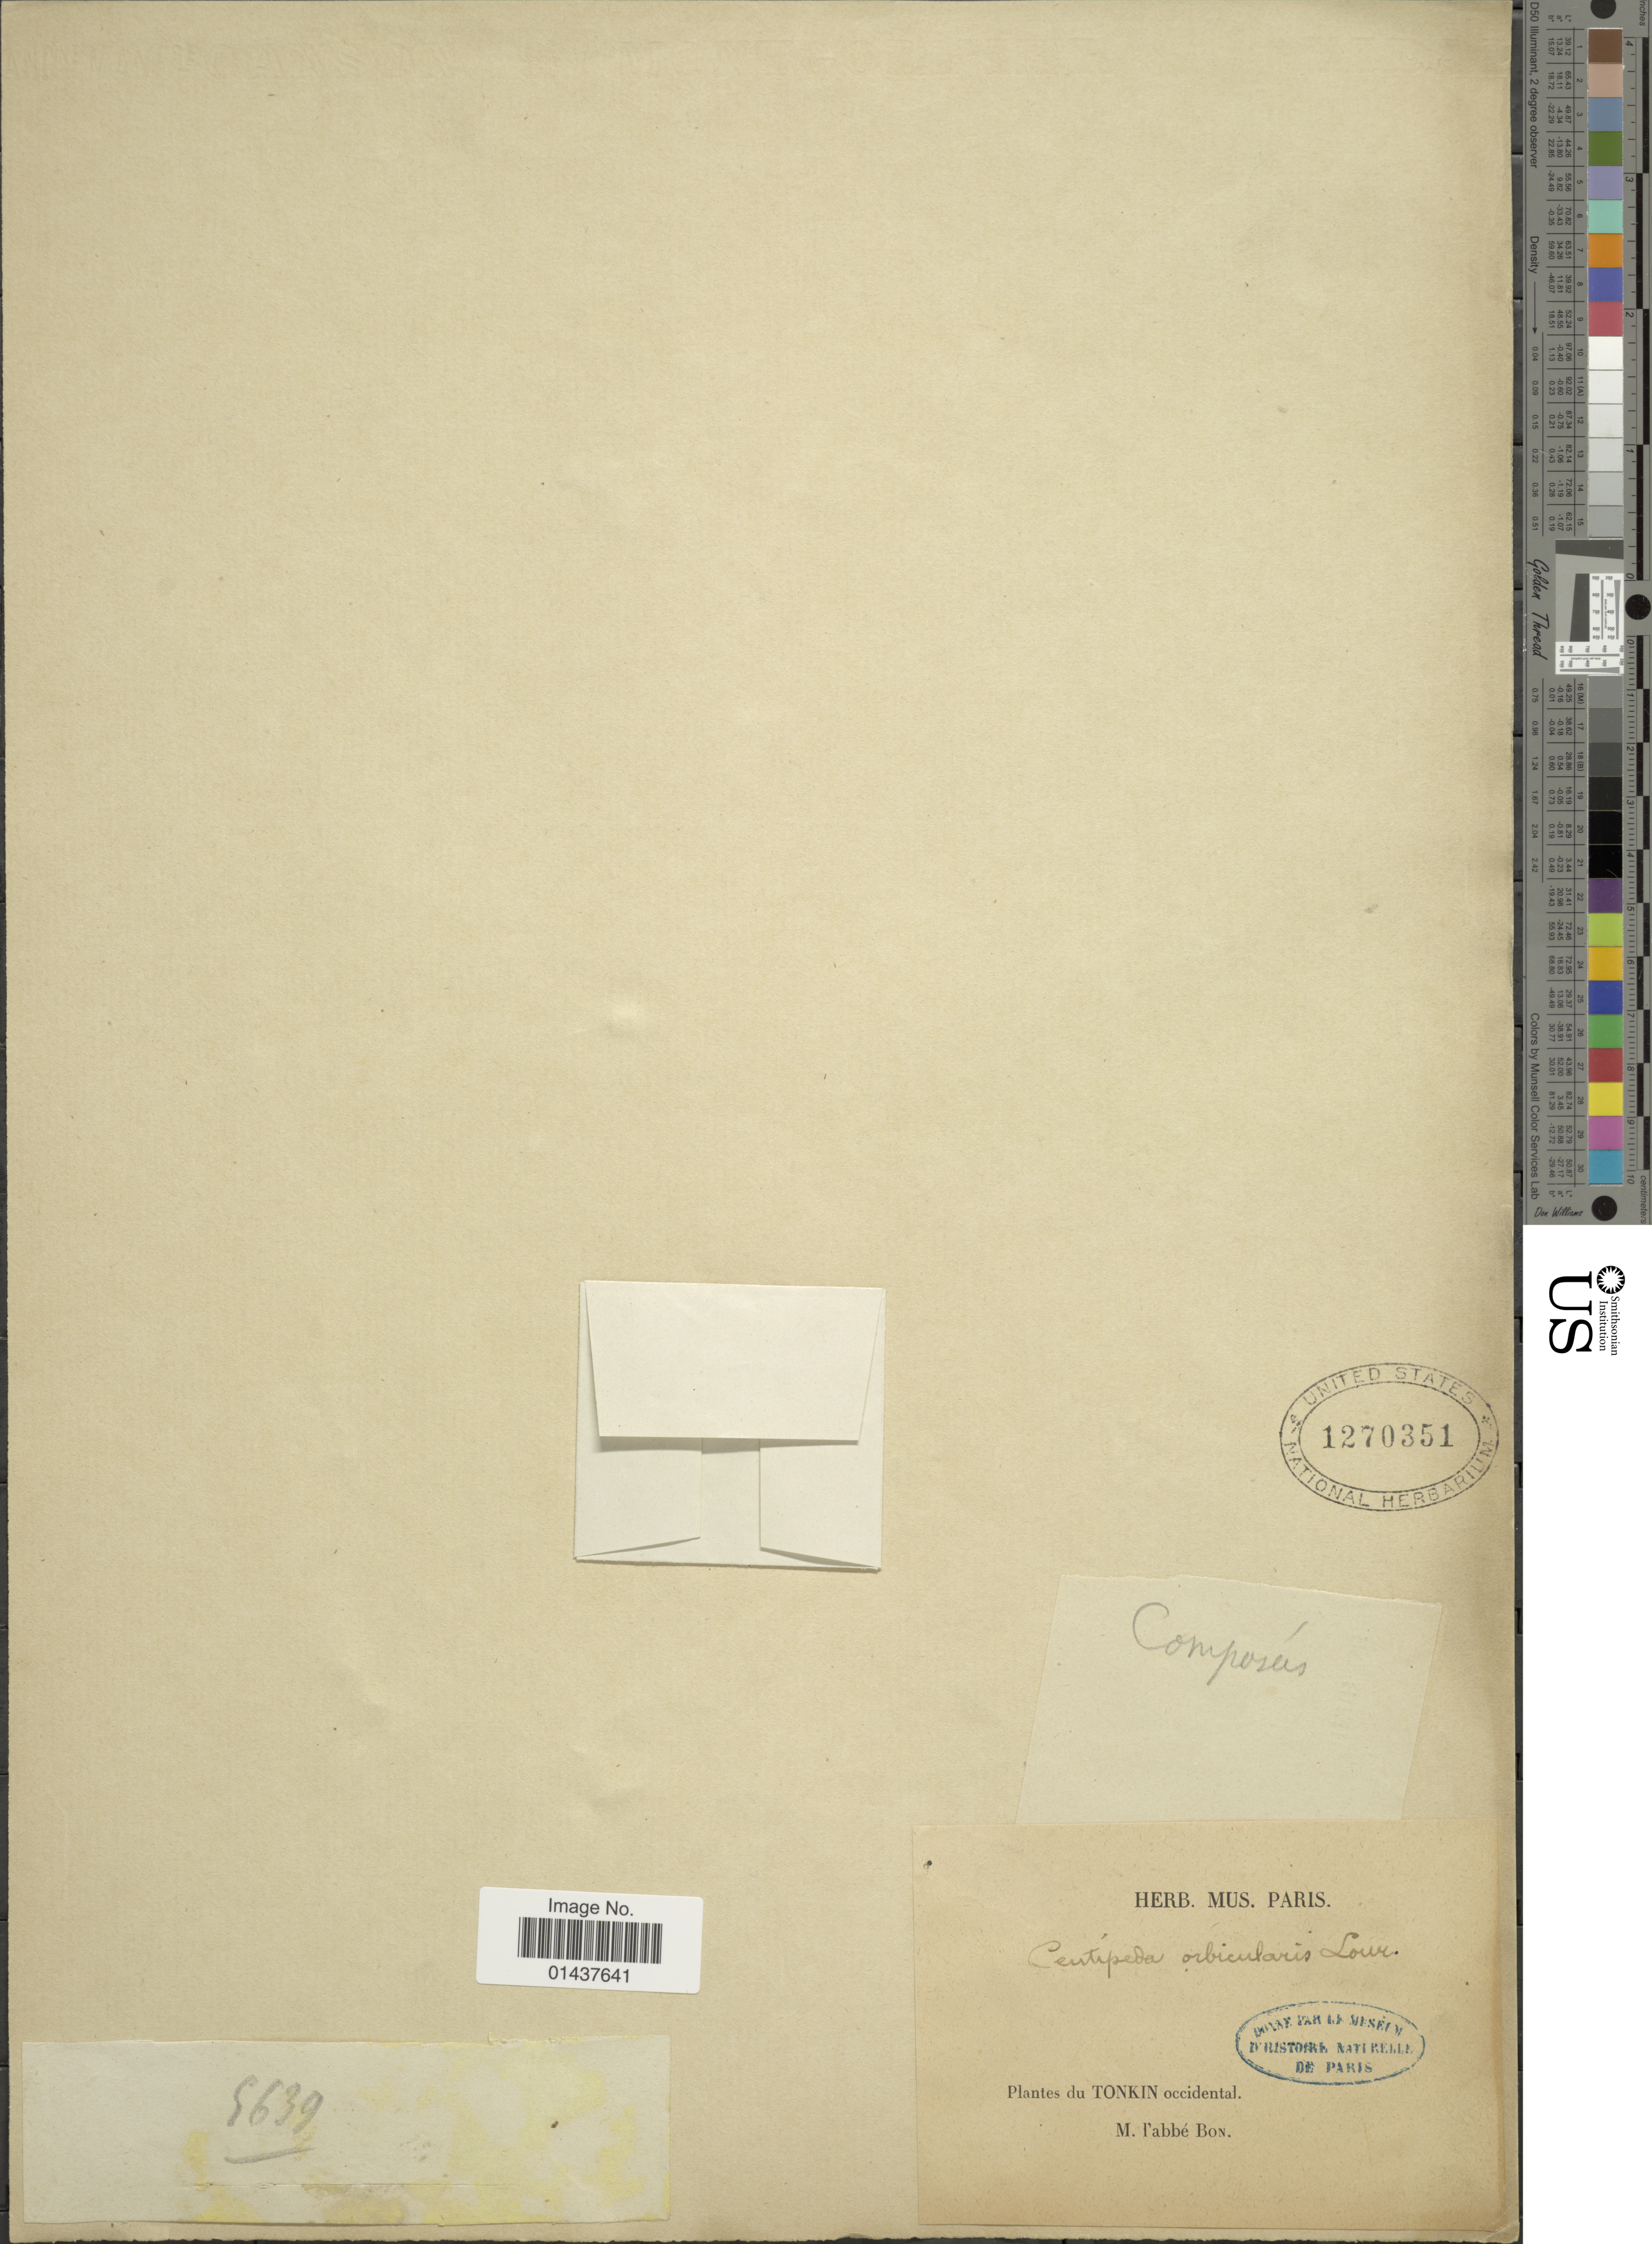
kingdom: Plantae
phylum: Tracheophyta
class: Magnoliopsida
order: Asterales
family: Asteraceae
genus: Centipeda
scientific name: Centipeda minima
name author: (L.) A. Braun & Asch.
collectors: H. F. Bon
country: Vietnam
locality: Tonkin occidental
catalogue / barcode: US 1270351